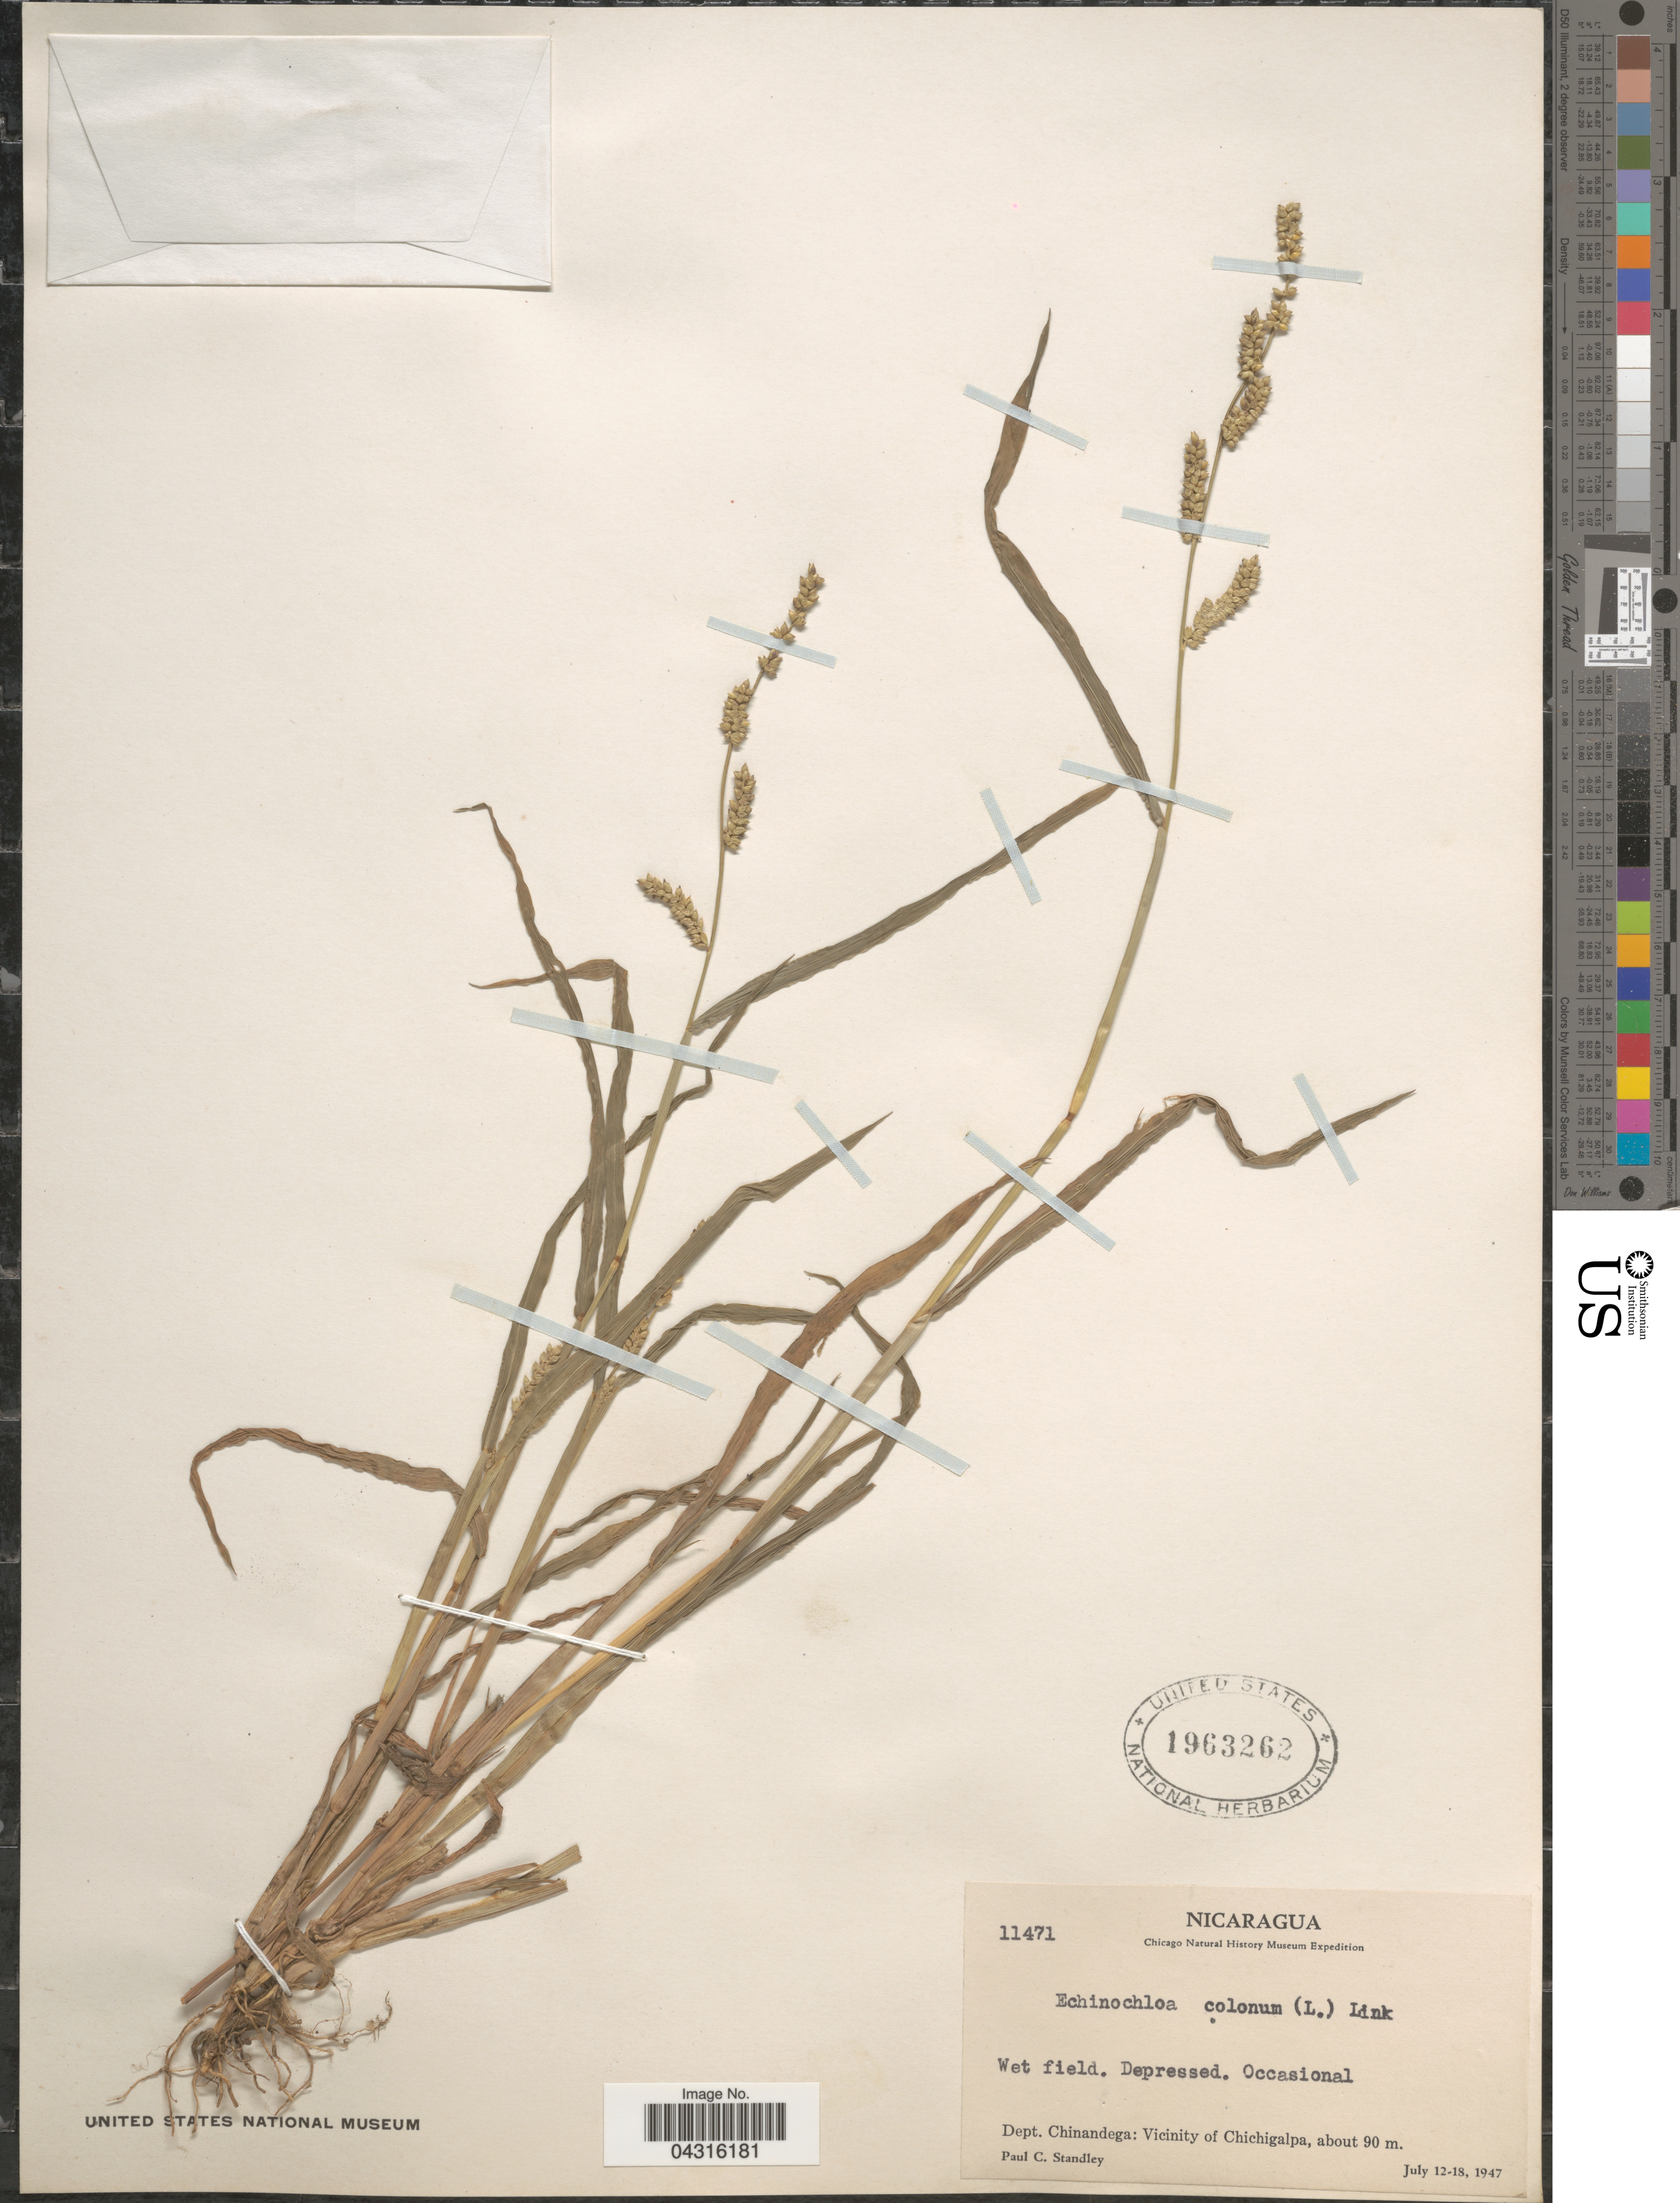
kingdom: Plantae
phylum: Tracheophyta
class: Liliopsida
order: Poales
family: Poaceae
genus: Echinochloa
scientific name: Echinochloa colona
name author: (L.) Link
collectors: P. C. Standley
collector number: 11471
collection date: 1947-07-12/1947-07-18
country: Nicaragua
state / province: Chinandega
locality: Chicago Natural History Museum Expedition. Dept. Chinandega: Vicinity of Chichigalpa, about 90 m.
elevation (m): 90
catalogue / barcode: US 1963262